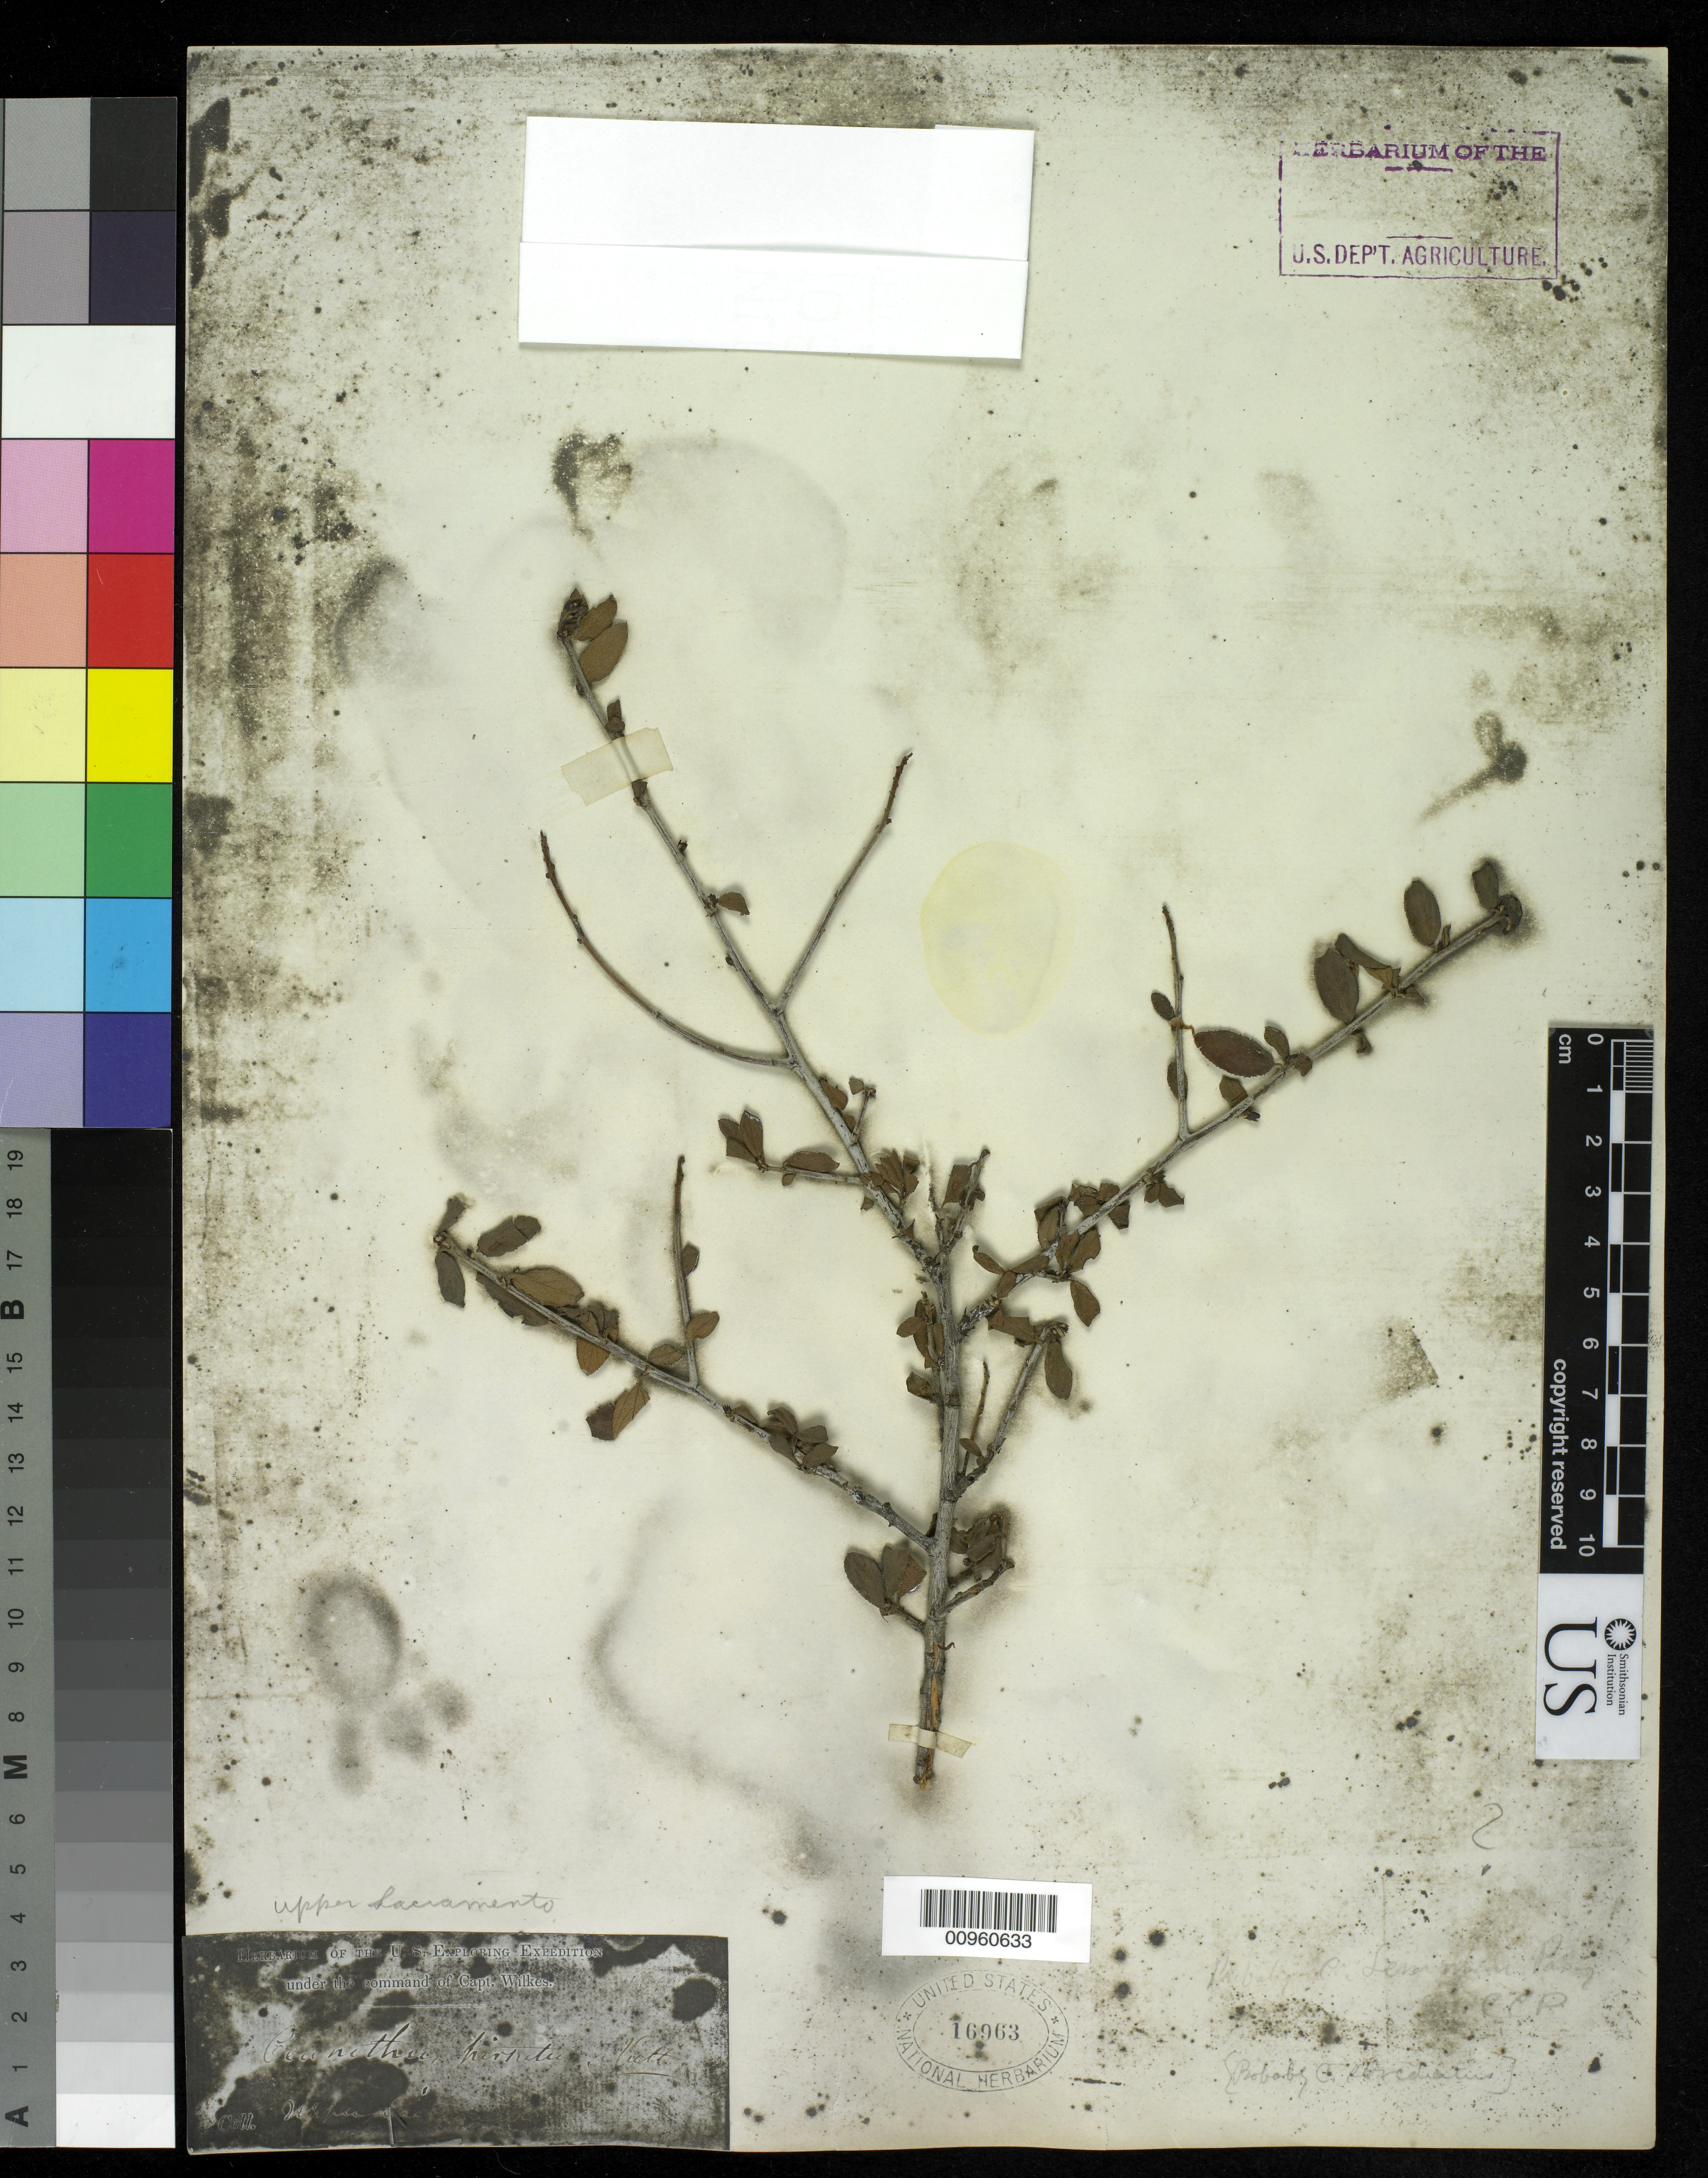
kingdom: Plantae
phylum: Tracheophyta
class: Magnoliopsida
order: Rosales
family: Rhamnaceae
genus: Ceanothus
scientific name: Ceanothus lemmonii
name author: Parry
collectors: Wilkes Explor. Exped.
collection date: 1838/1842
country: United States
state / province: California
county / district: Sacramento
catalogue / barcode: US 16963